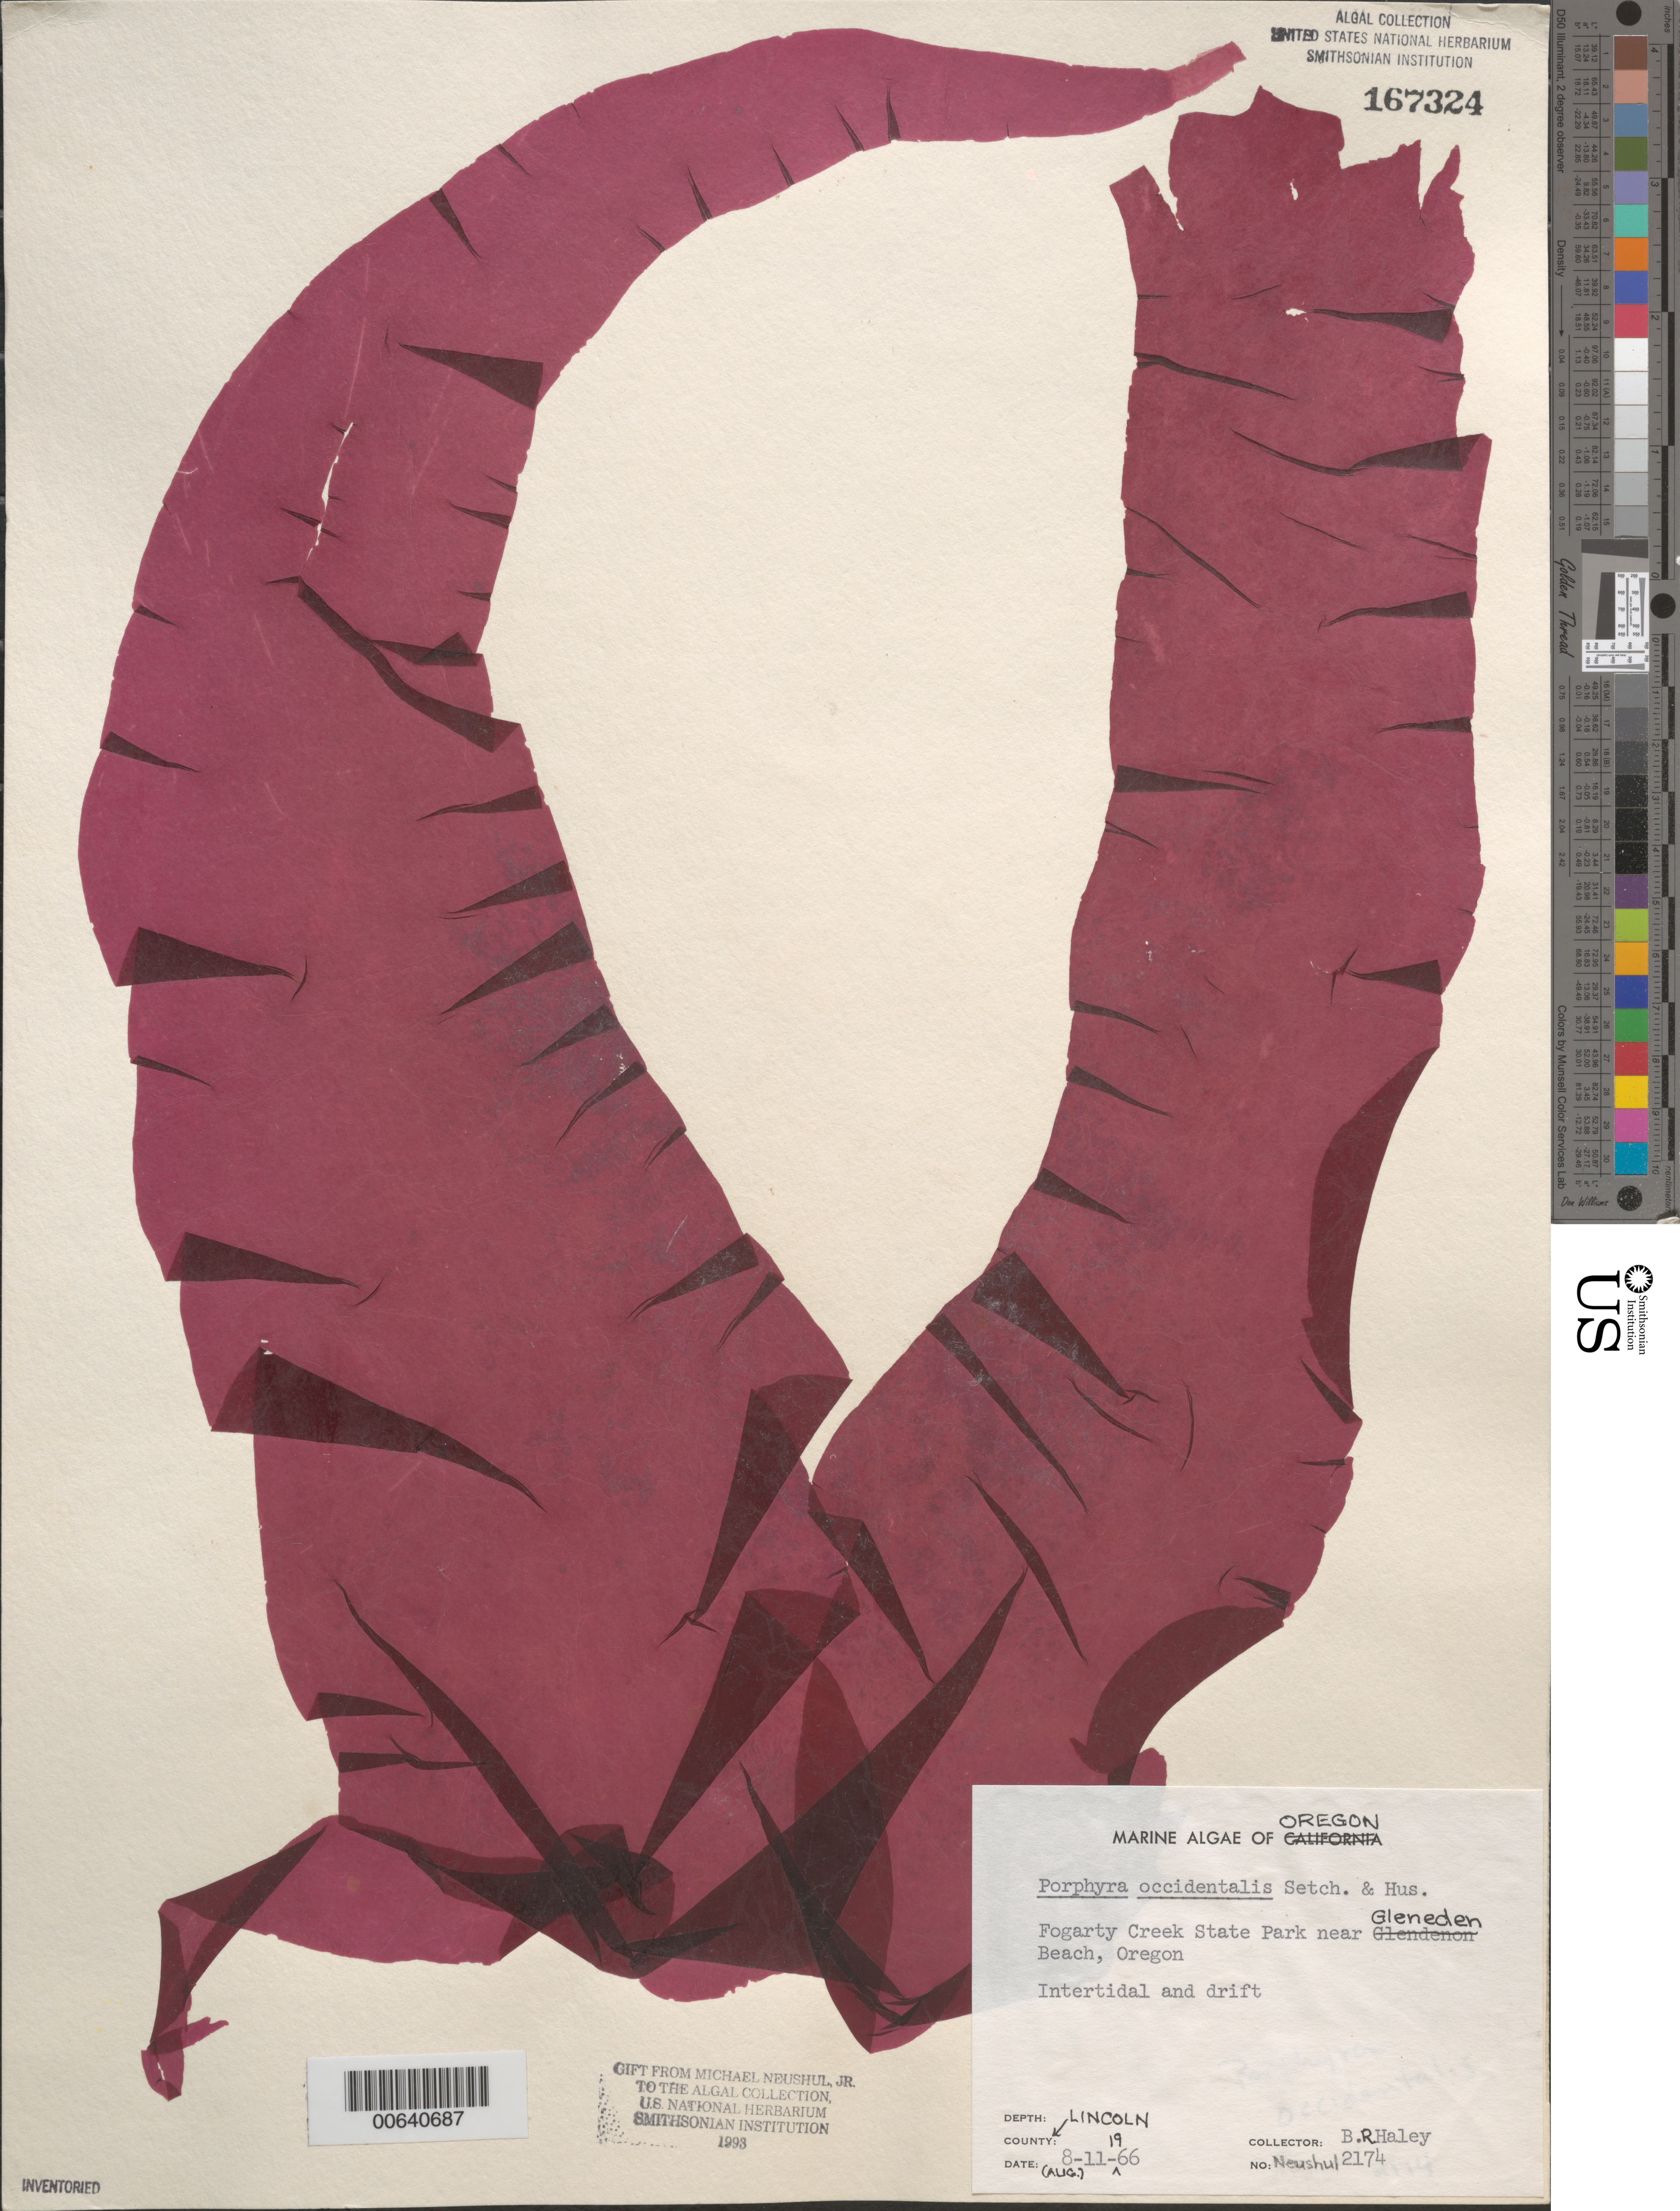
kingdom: Plantae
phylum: Rhodophyta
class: Bangiophyceae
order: Bangiales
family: Bangiaceae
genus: Porphyra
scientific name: Porphyra occidentalis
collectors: B. Haley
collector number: Neushul 2174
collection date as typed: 11 Aug 1966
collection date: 1966-08-11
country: United States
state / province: Oregon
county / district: Lincoln County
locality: Fogarty Creek State Park, near Gleneden Beach (Glendenon Beach)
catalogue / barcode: US 167324